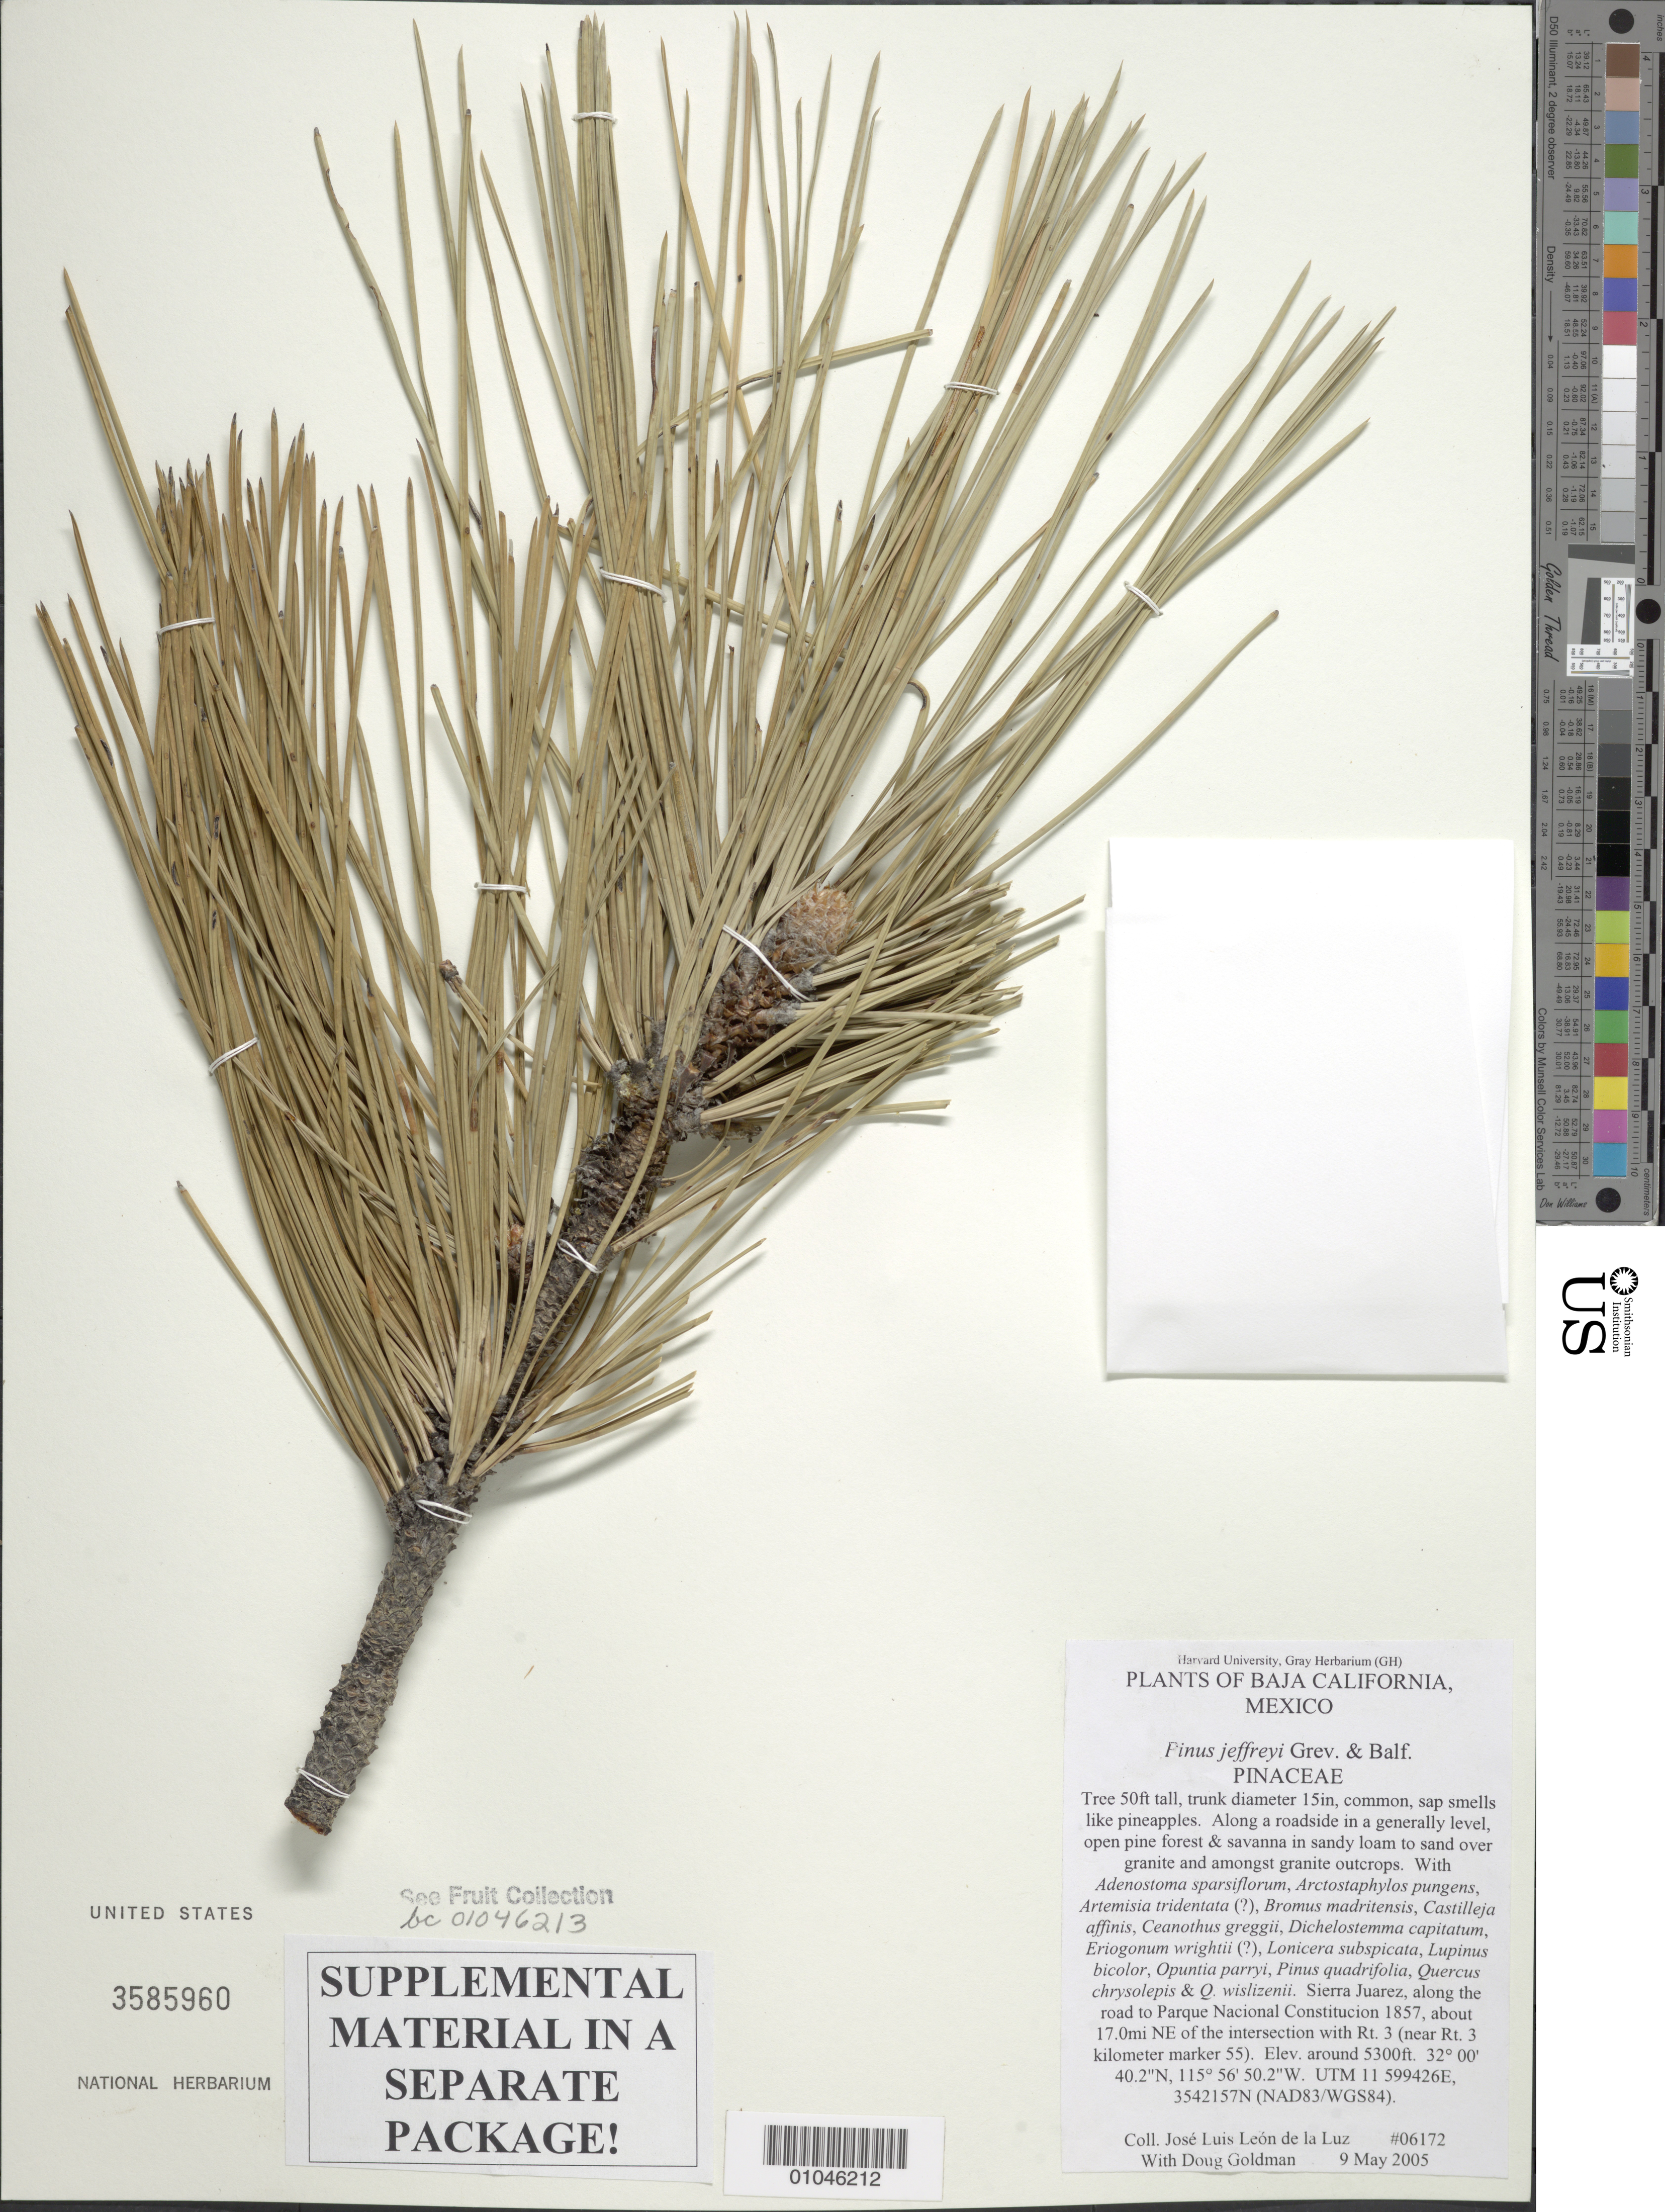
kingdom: Plantae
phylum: Tracheophyta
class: Pinopsida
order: Pinales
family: Pinaceae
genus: Pinus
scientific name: Pinus jeffreyi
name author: Balf.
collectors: J. L. León de la Luz & D. H. Goldman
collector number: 06172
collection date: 2005-05-09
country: Mexico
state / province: Baja California Norte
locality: Sierra Juarez along the road to Parque Natcional Constitucion 1857 about 17 miles NE of the intersection with Rt. 3 (near Rt.. 3 kilometer marker 55).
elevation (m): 1615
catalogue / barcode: US 3585960